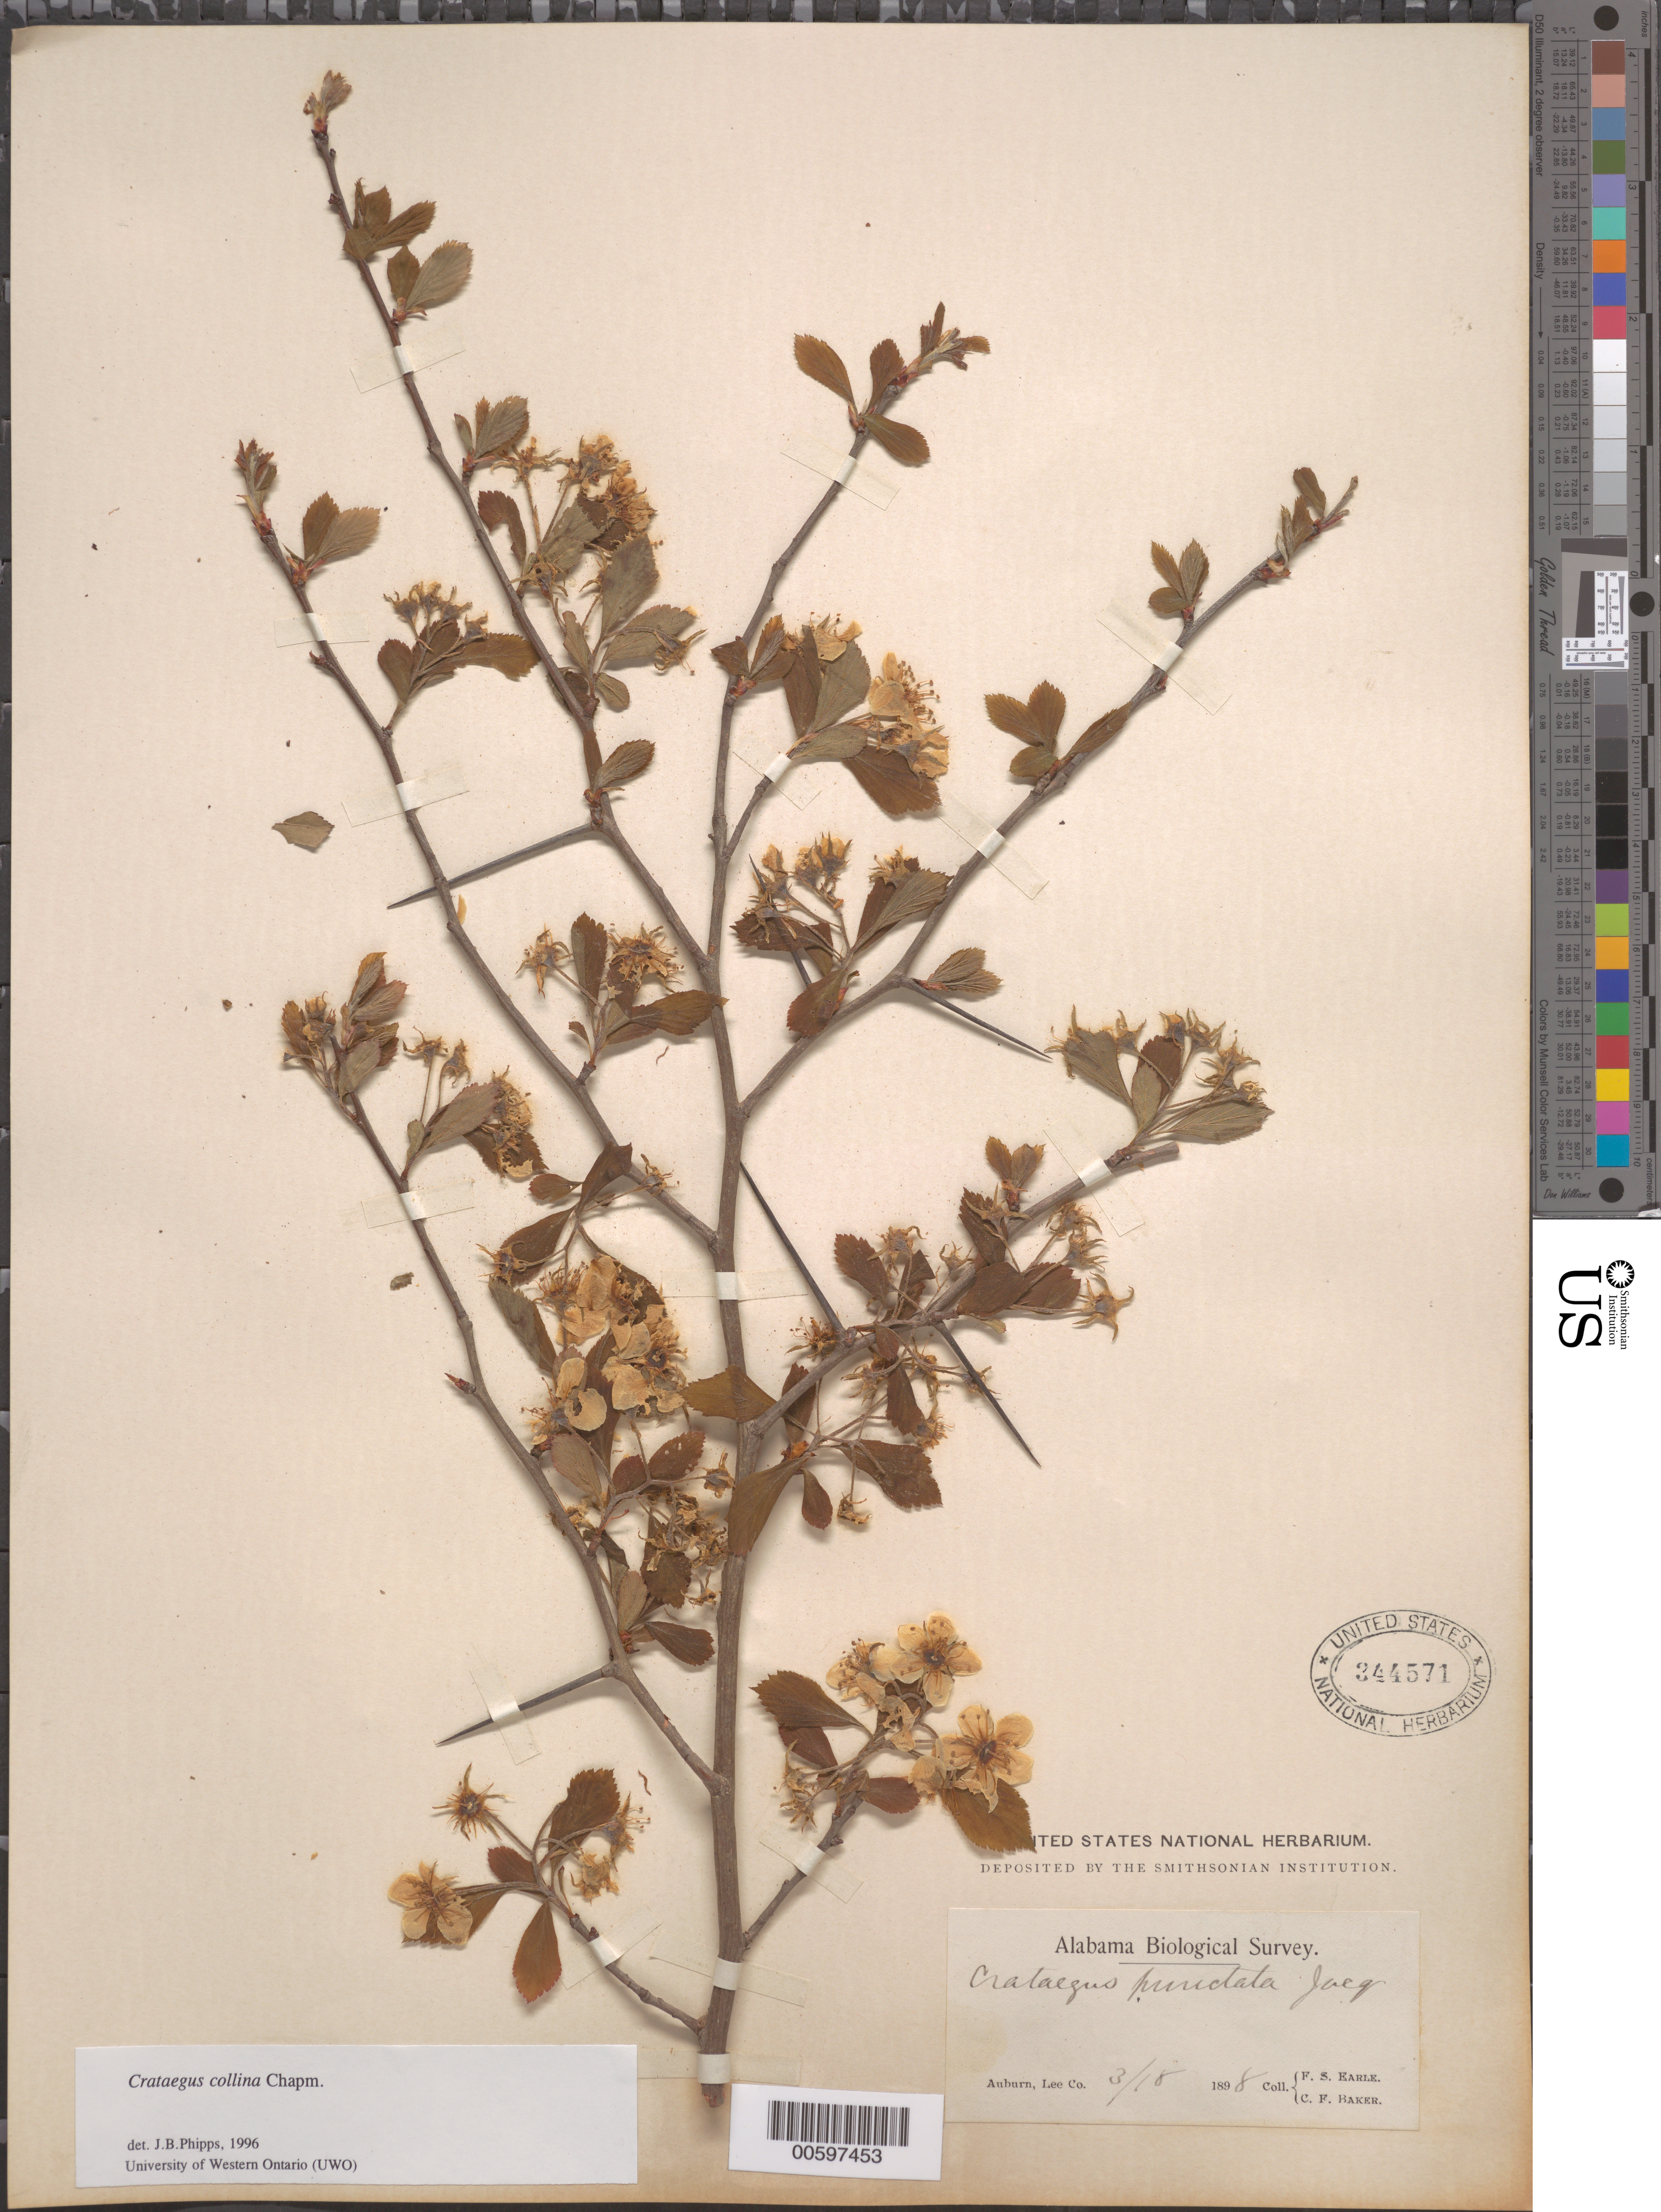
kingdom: Plantae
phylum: Tracheophyta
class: Magnoliopsida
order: Rosales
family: Rosaceae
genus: Crataegus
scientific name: Crataegus collina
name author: Chapm.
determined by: Phipps, James B., (UWO), University of Western Ontario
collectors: F. S. Earle & C. F. Baker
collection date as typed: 18 Mar 1898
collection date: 1898-03-18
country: United States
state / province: Alabama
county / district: Lee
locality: Auburn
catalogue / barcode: US 344571